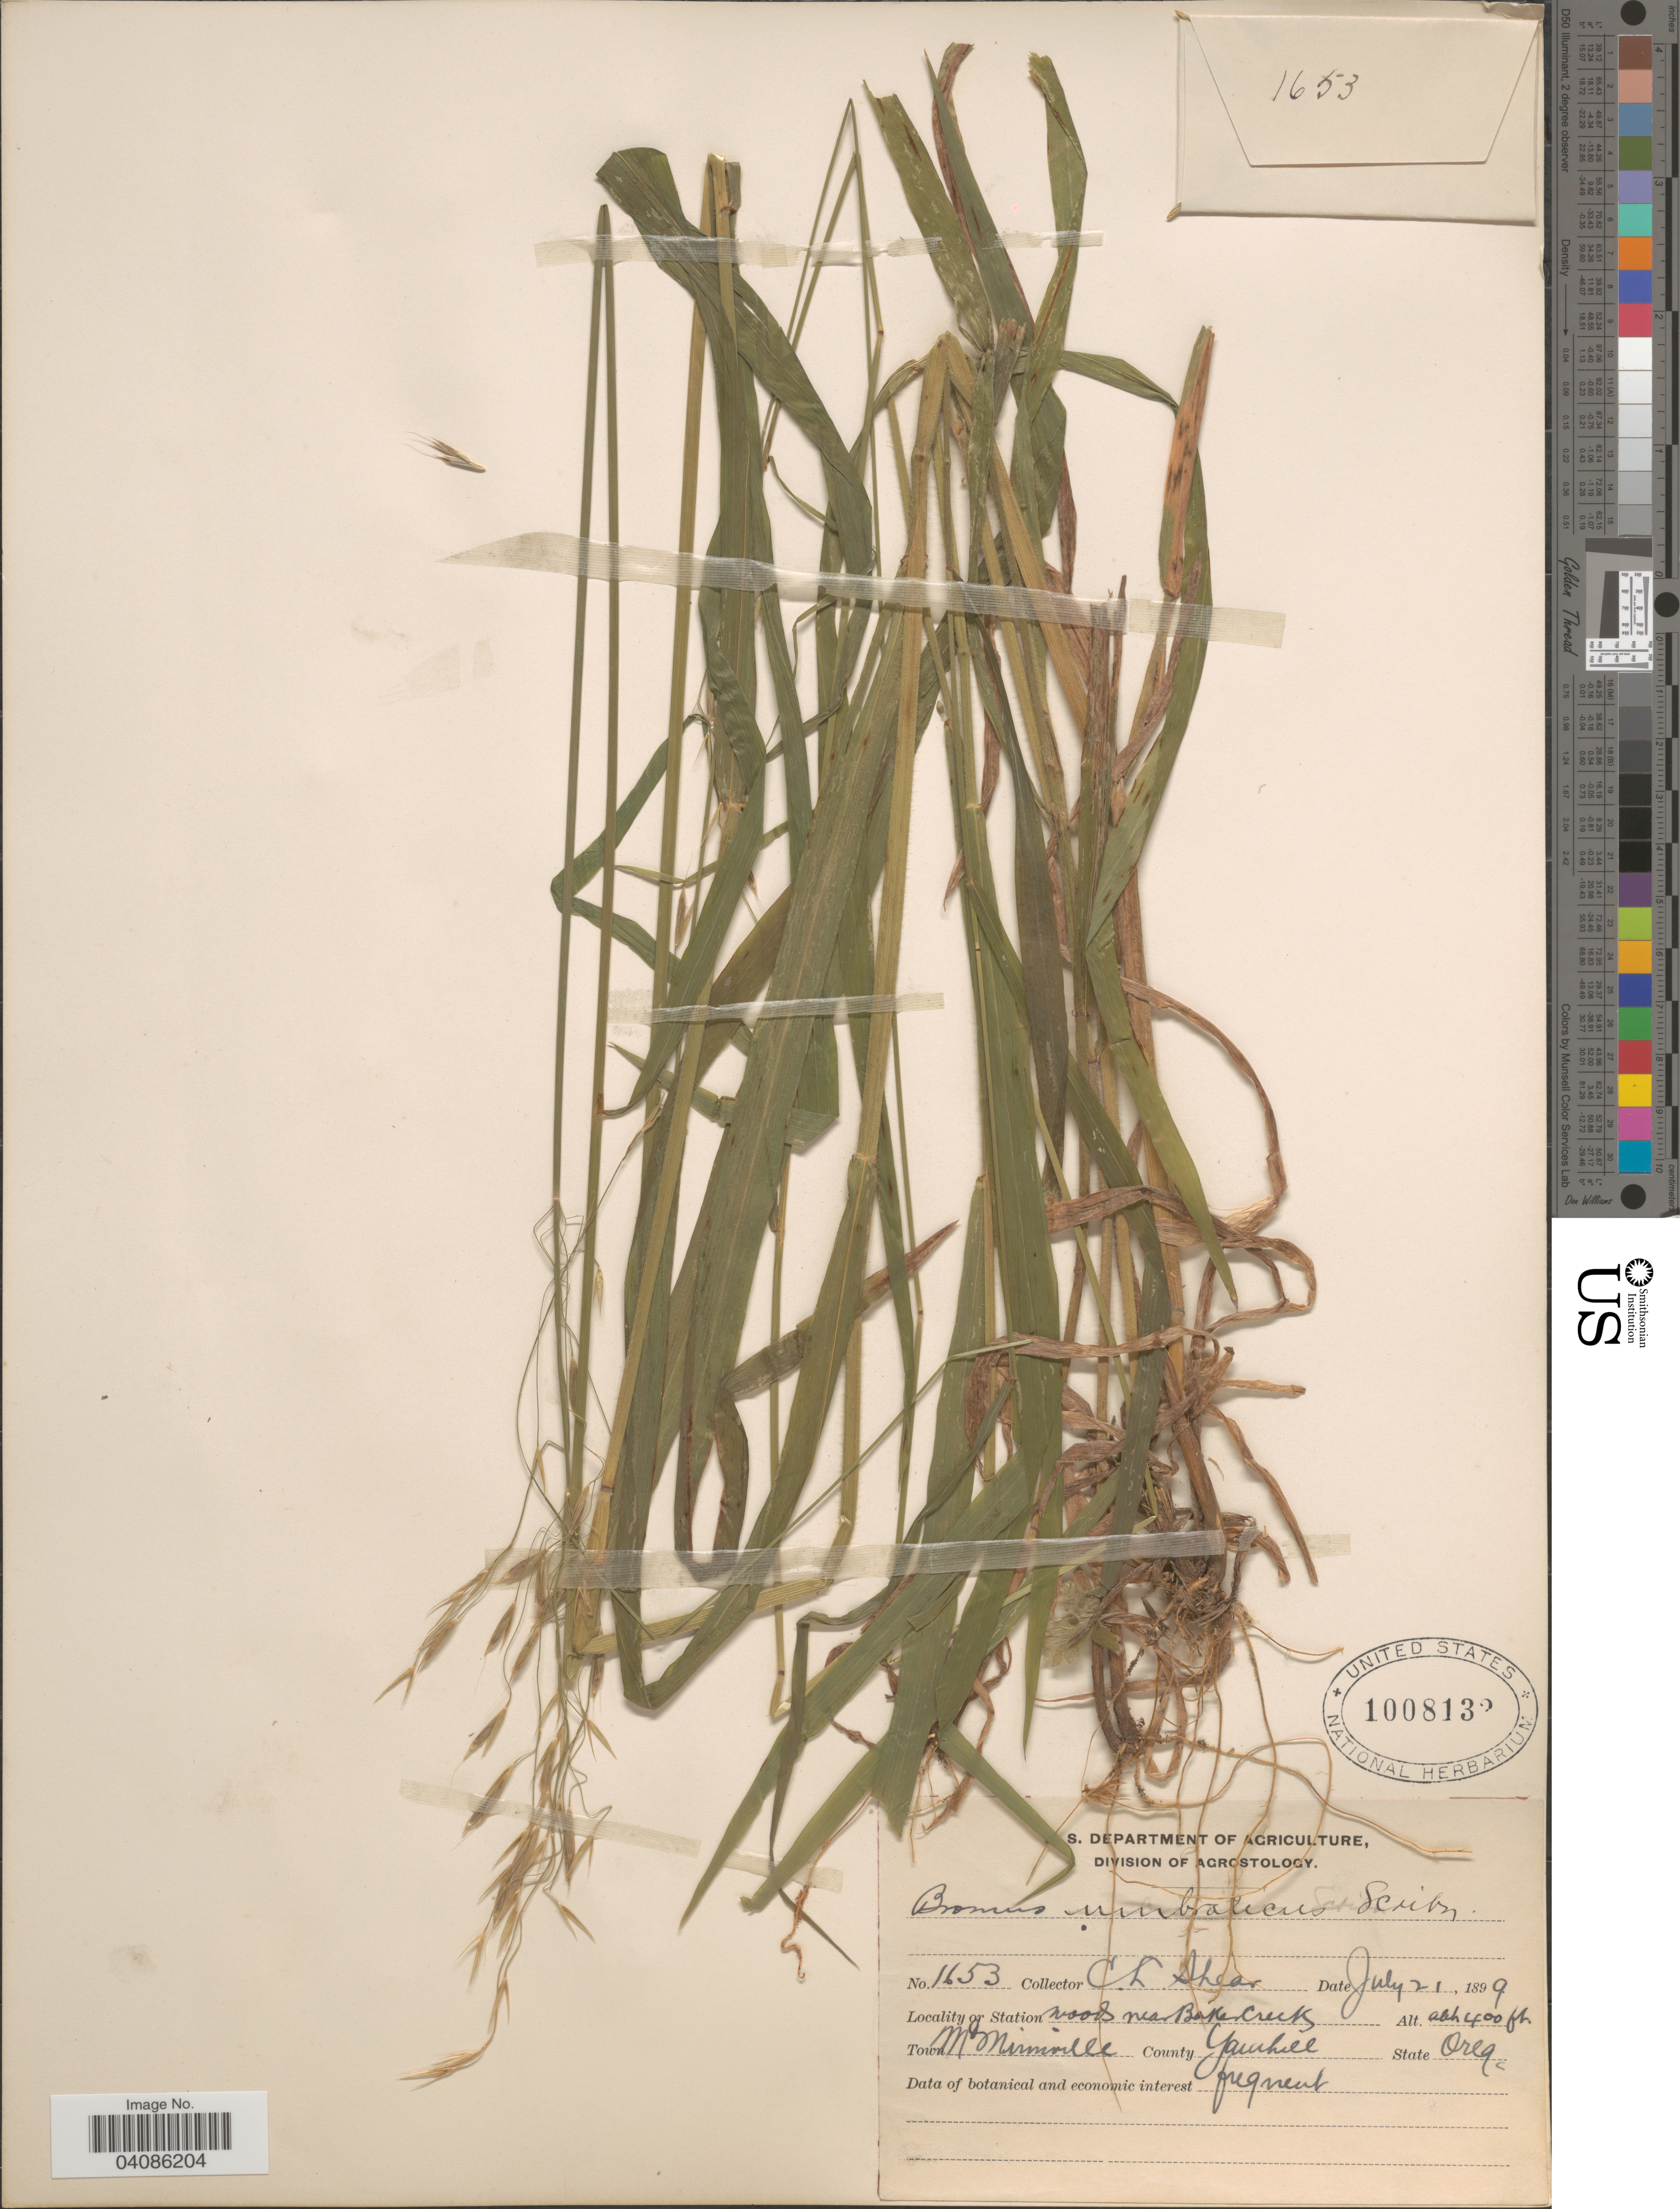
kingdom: Plantae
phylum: Tracheophyta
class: Liliopsida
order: Poales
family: Poaceae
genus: Bromus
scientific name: Bromus texensis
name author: (Shear) Hitchc.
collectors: C. L. Shear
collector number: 1653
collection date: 1899-07-21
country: United States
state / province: Oregon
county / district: Baker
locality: Woods near Baker Creek. Town McMinnville. County Yamhill.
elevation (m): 122